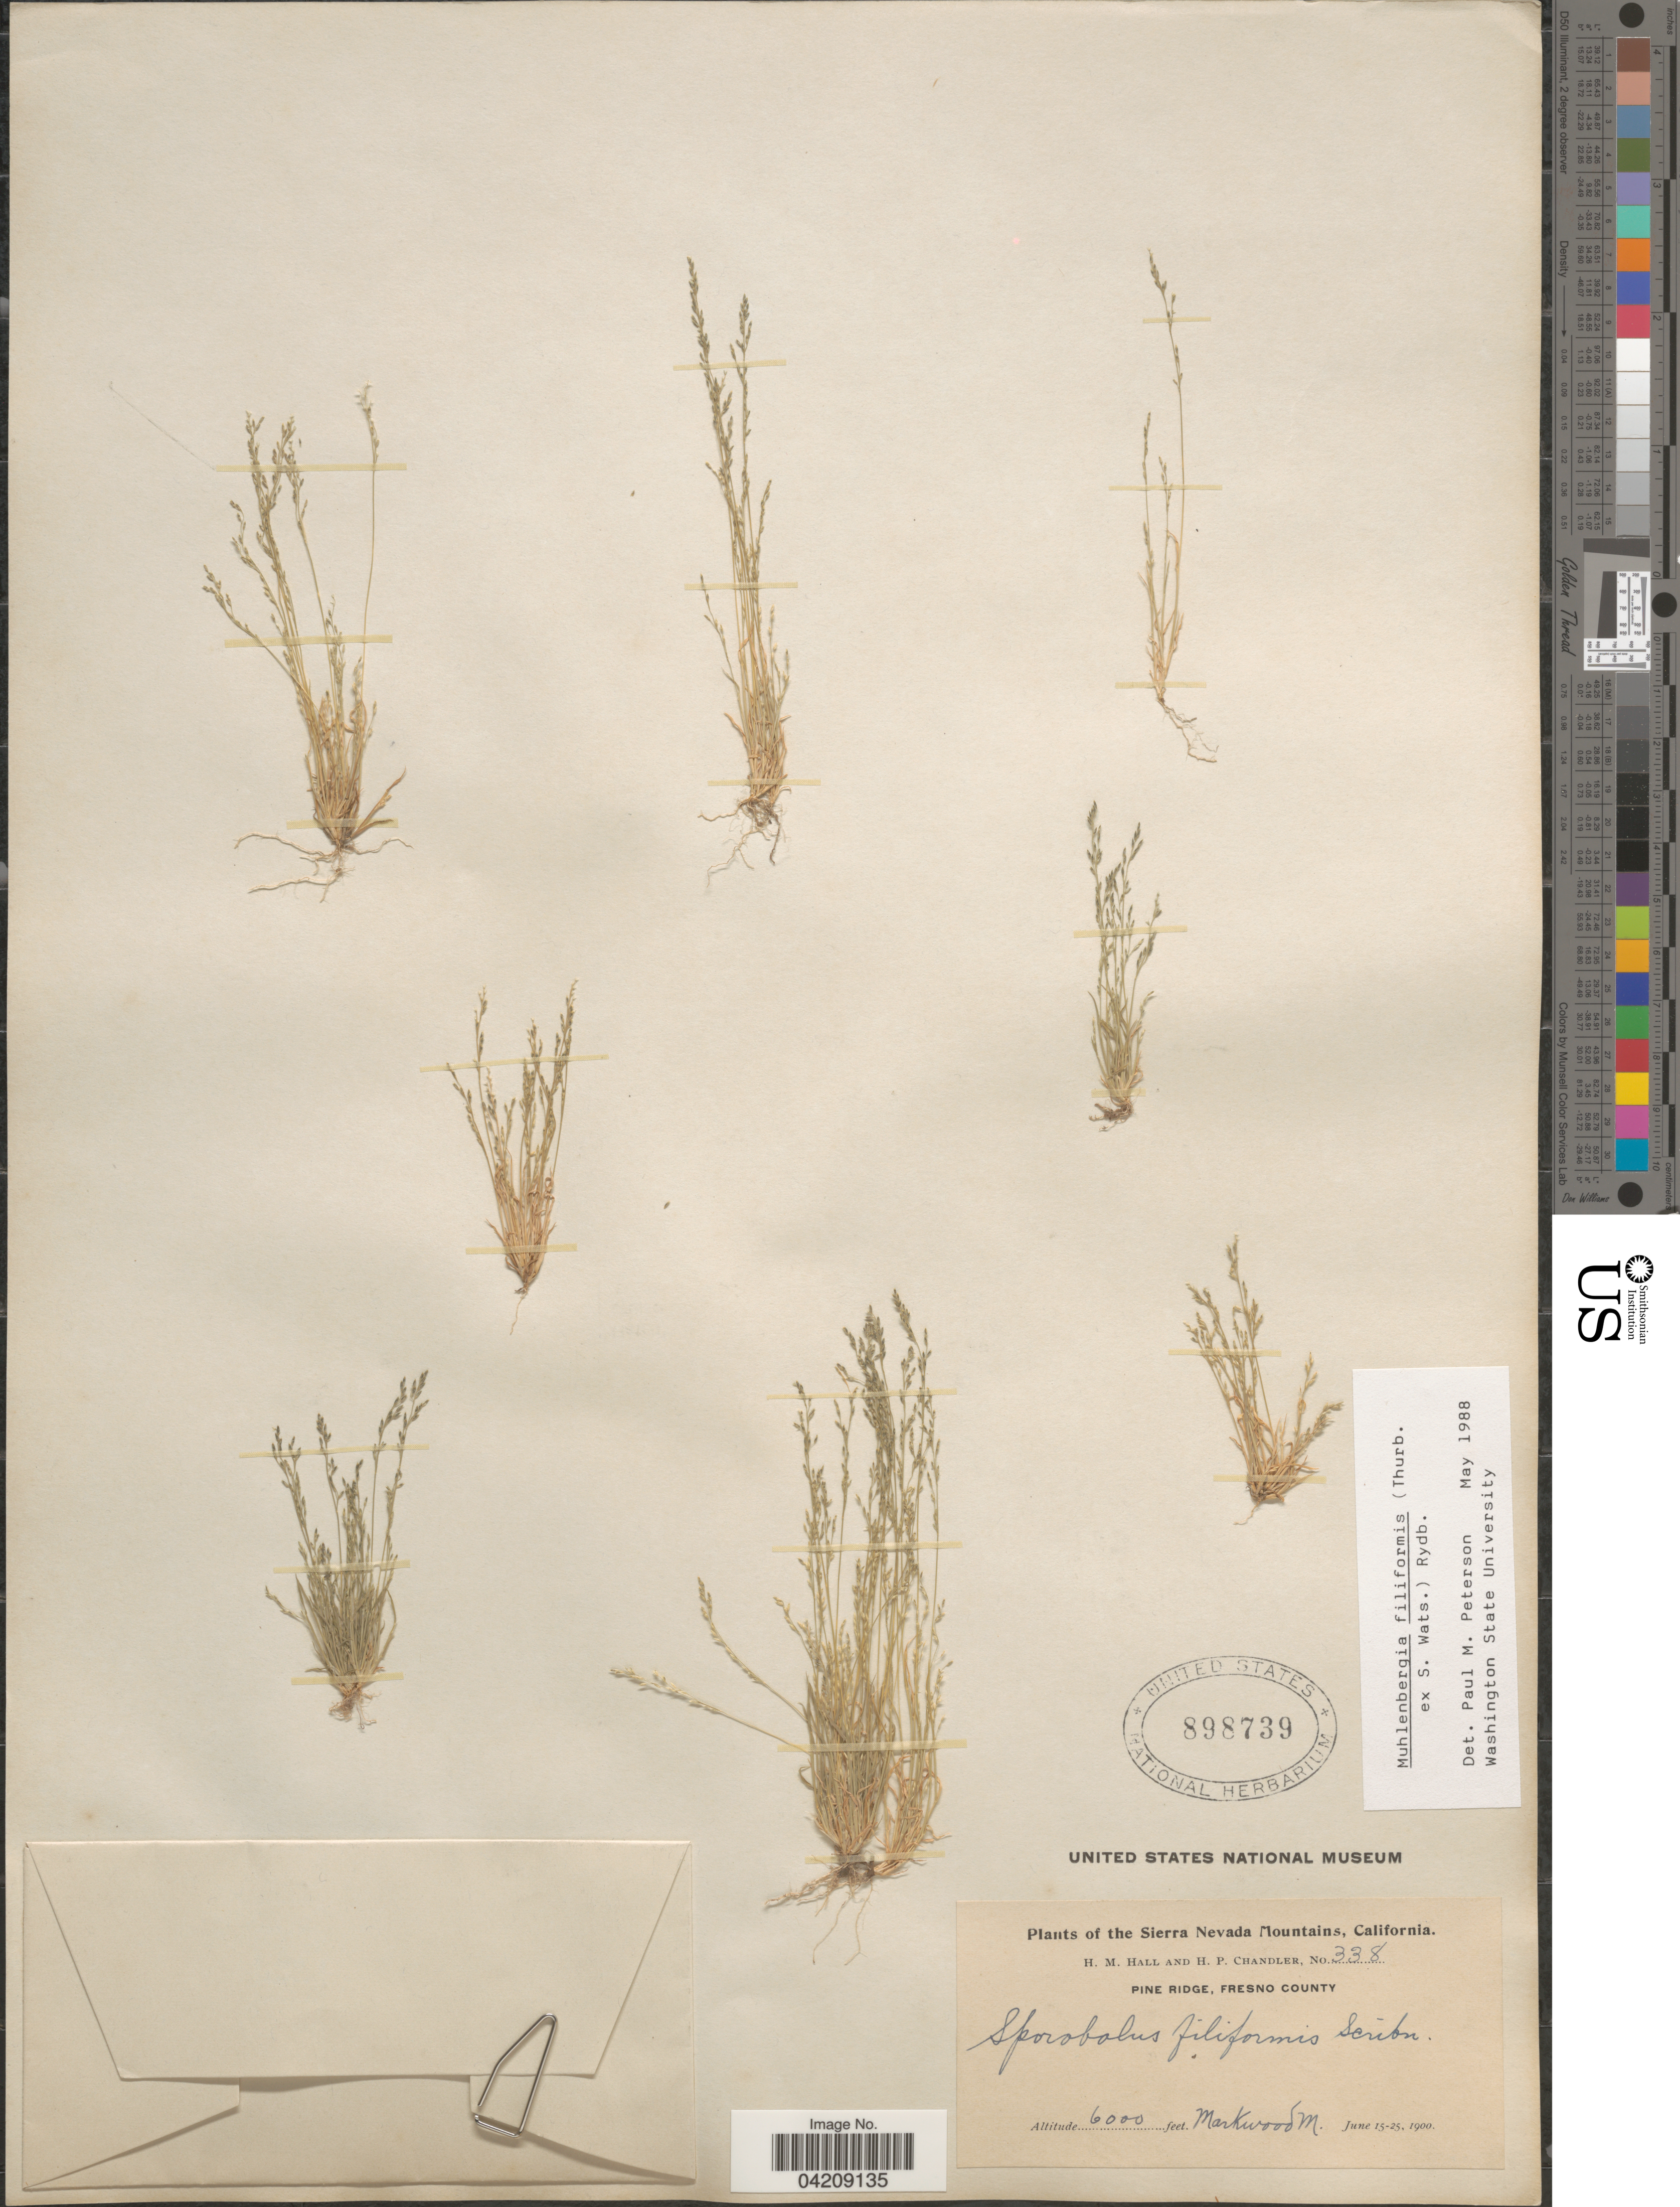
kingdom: Plantae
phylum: Tracheophyta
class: Liliopsida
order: Poales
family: Poaceae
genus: Muhlenbergia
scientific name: Muhlenbergia filiformis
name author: (Thurb. ex S. Watson) Rydb.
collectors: H. M. Hall & H. Chandler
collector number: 338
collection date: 1900-06-15/1900-06-25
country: United States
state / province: California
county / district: Fresno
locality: The Sierra Nevada Mountains. Pine Ridge, Fresno County. Markwood M.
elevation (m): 1829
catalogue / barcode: US 898739